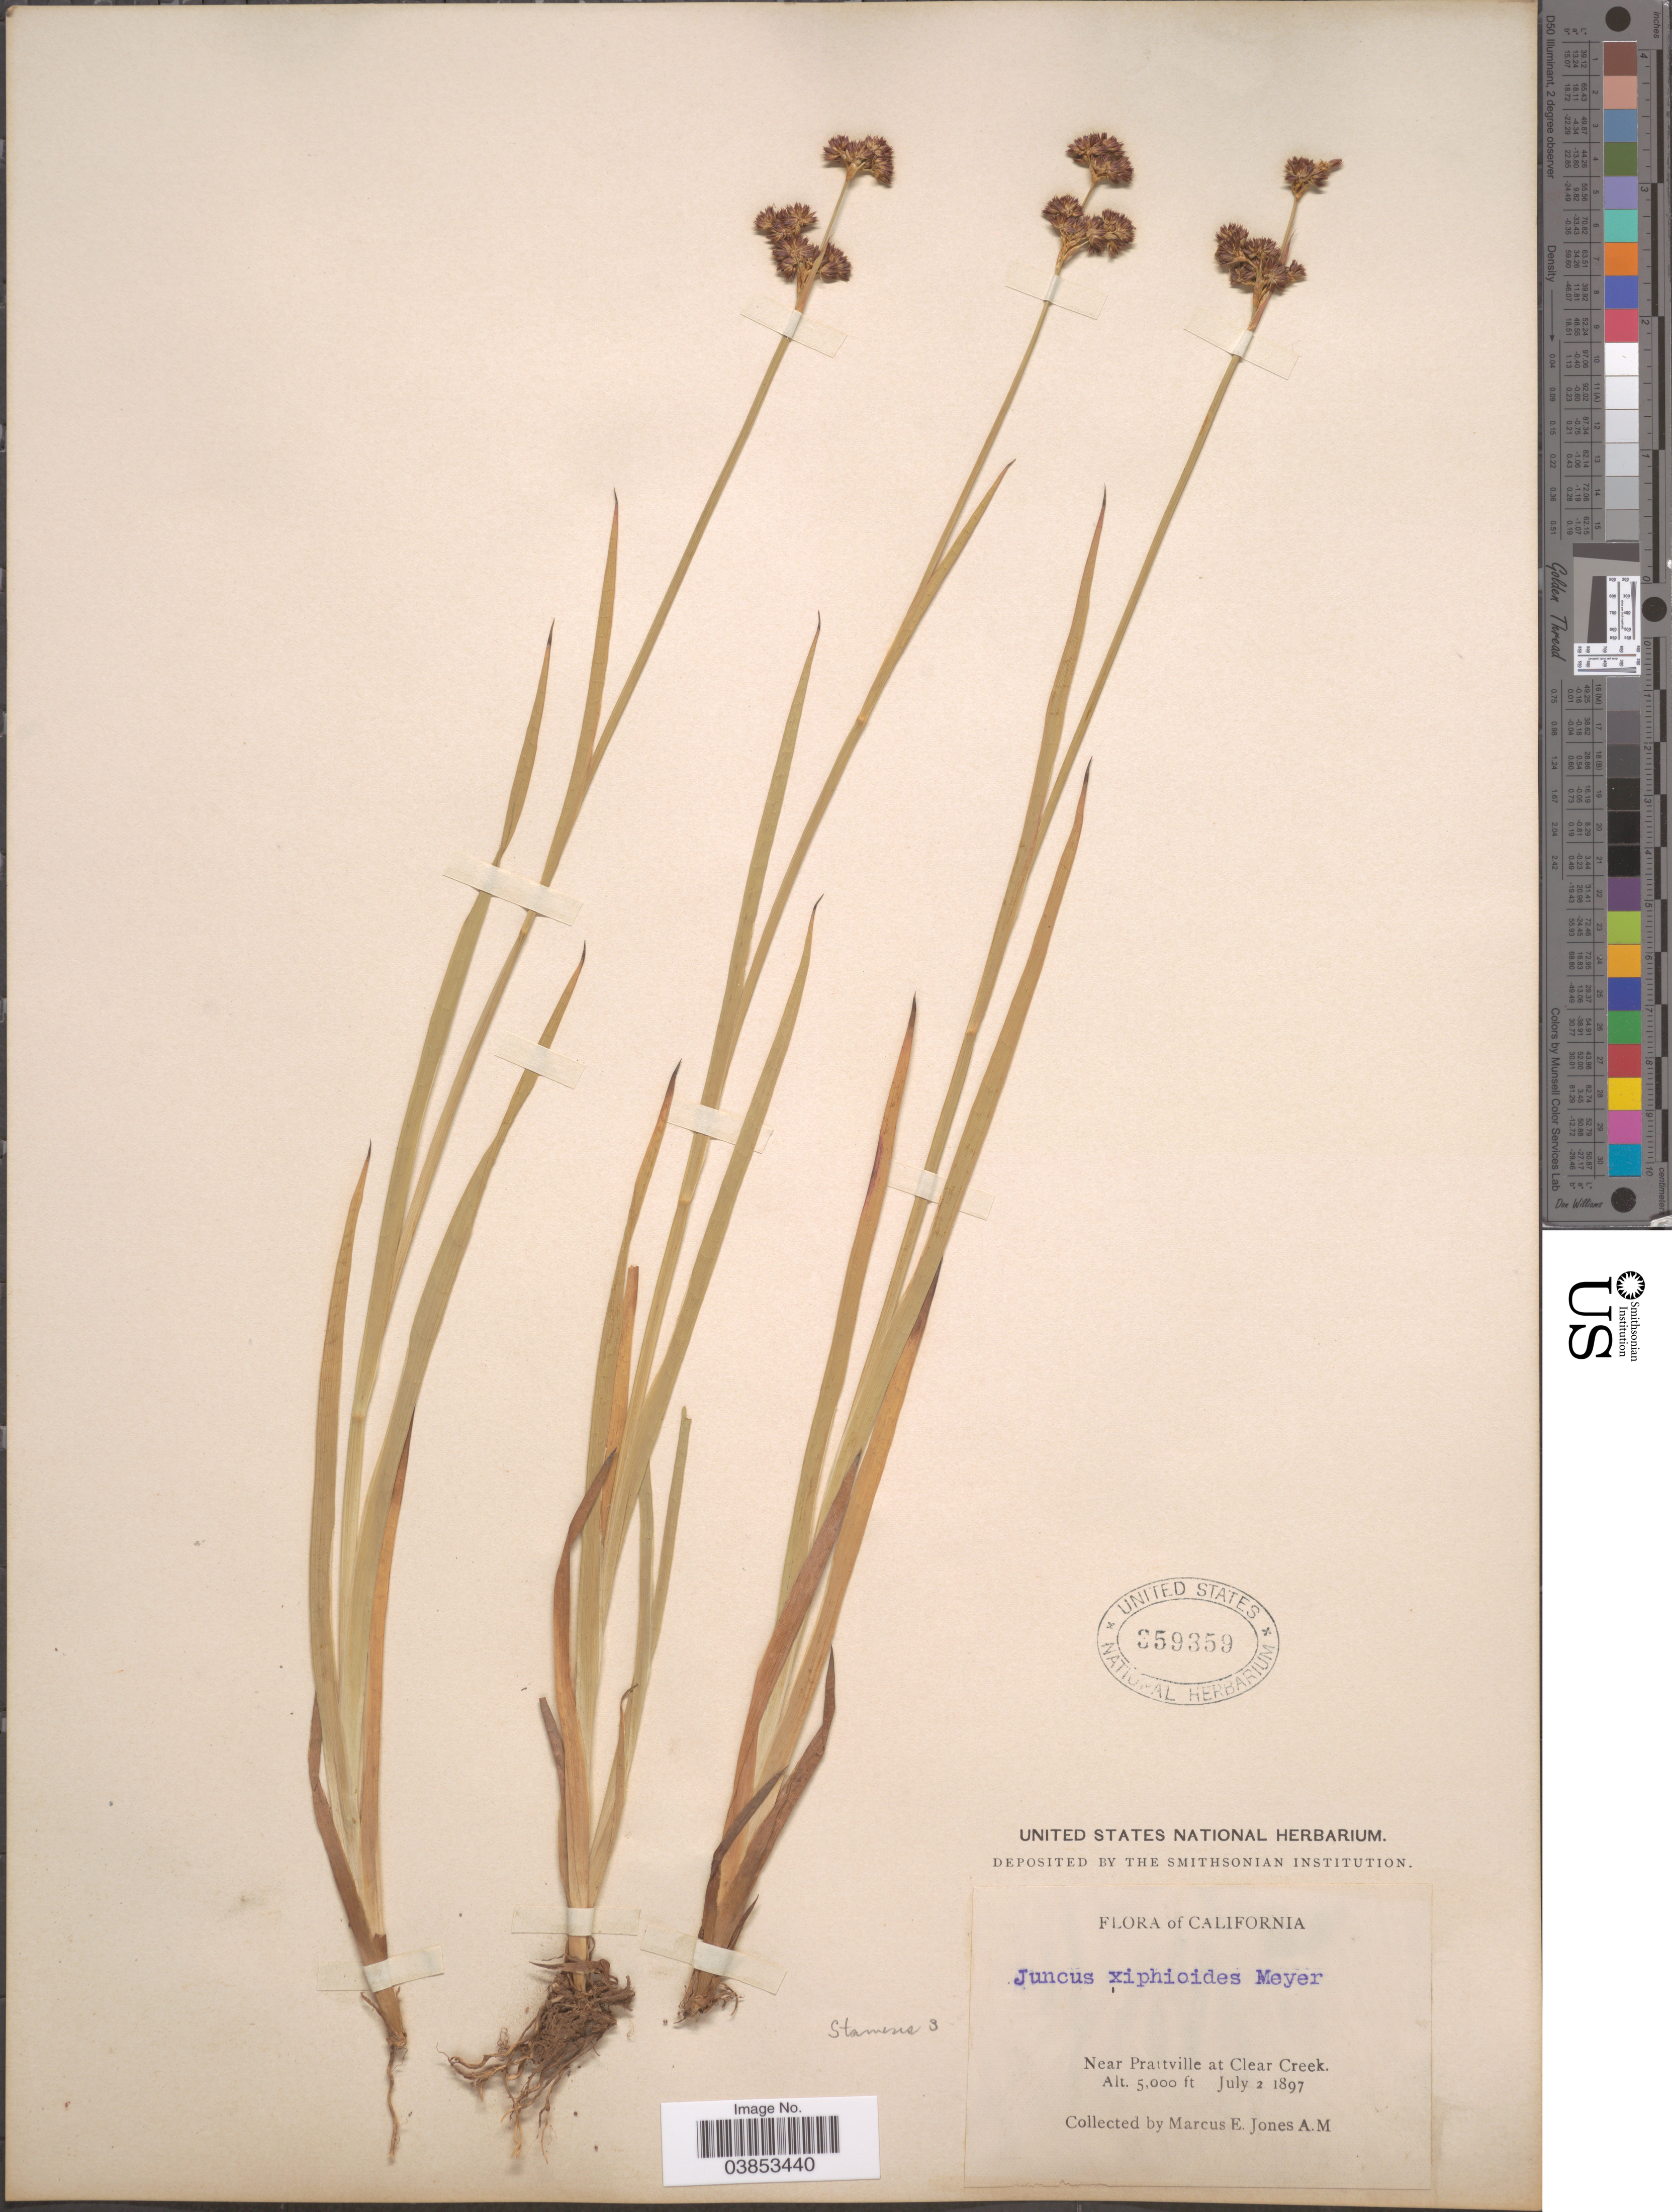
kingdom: Plantae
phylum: Tracheophyta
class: Liliopsida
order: Poales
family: Juncaceae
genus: Juncus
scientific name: Juncus ensifolius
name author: Wikstr.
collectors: M. E. Jones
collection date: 1897-07-02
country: United States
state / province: California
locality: Near Prattville at Clear Creek.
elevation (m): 1524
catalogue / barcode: US 359359